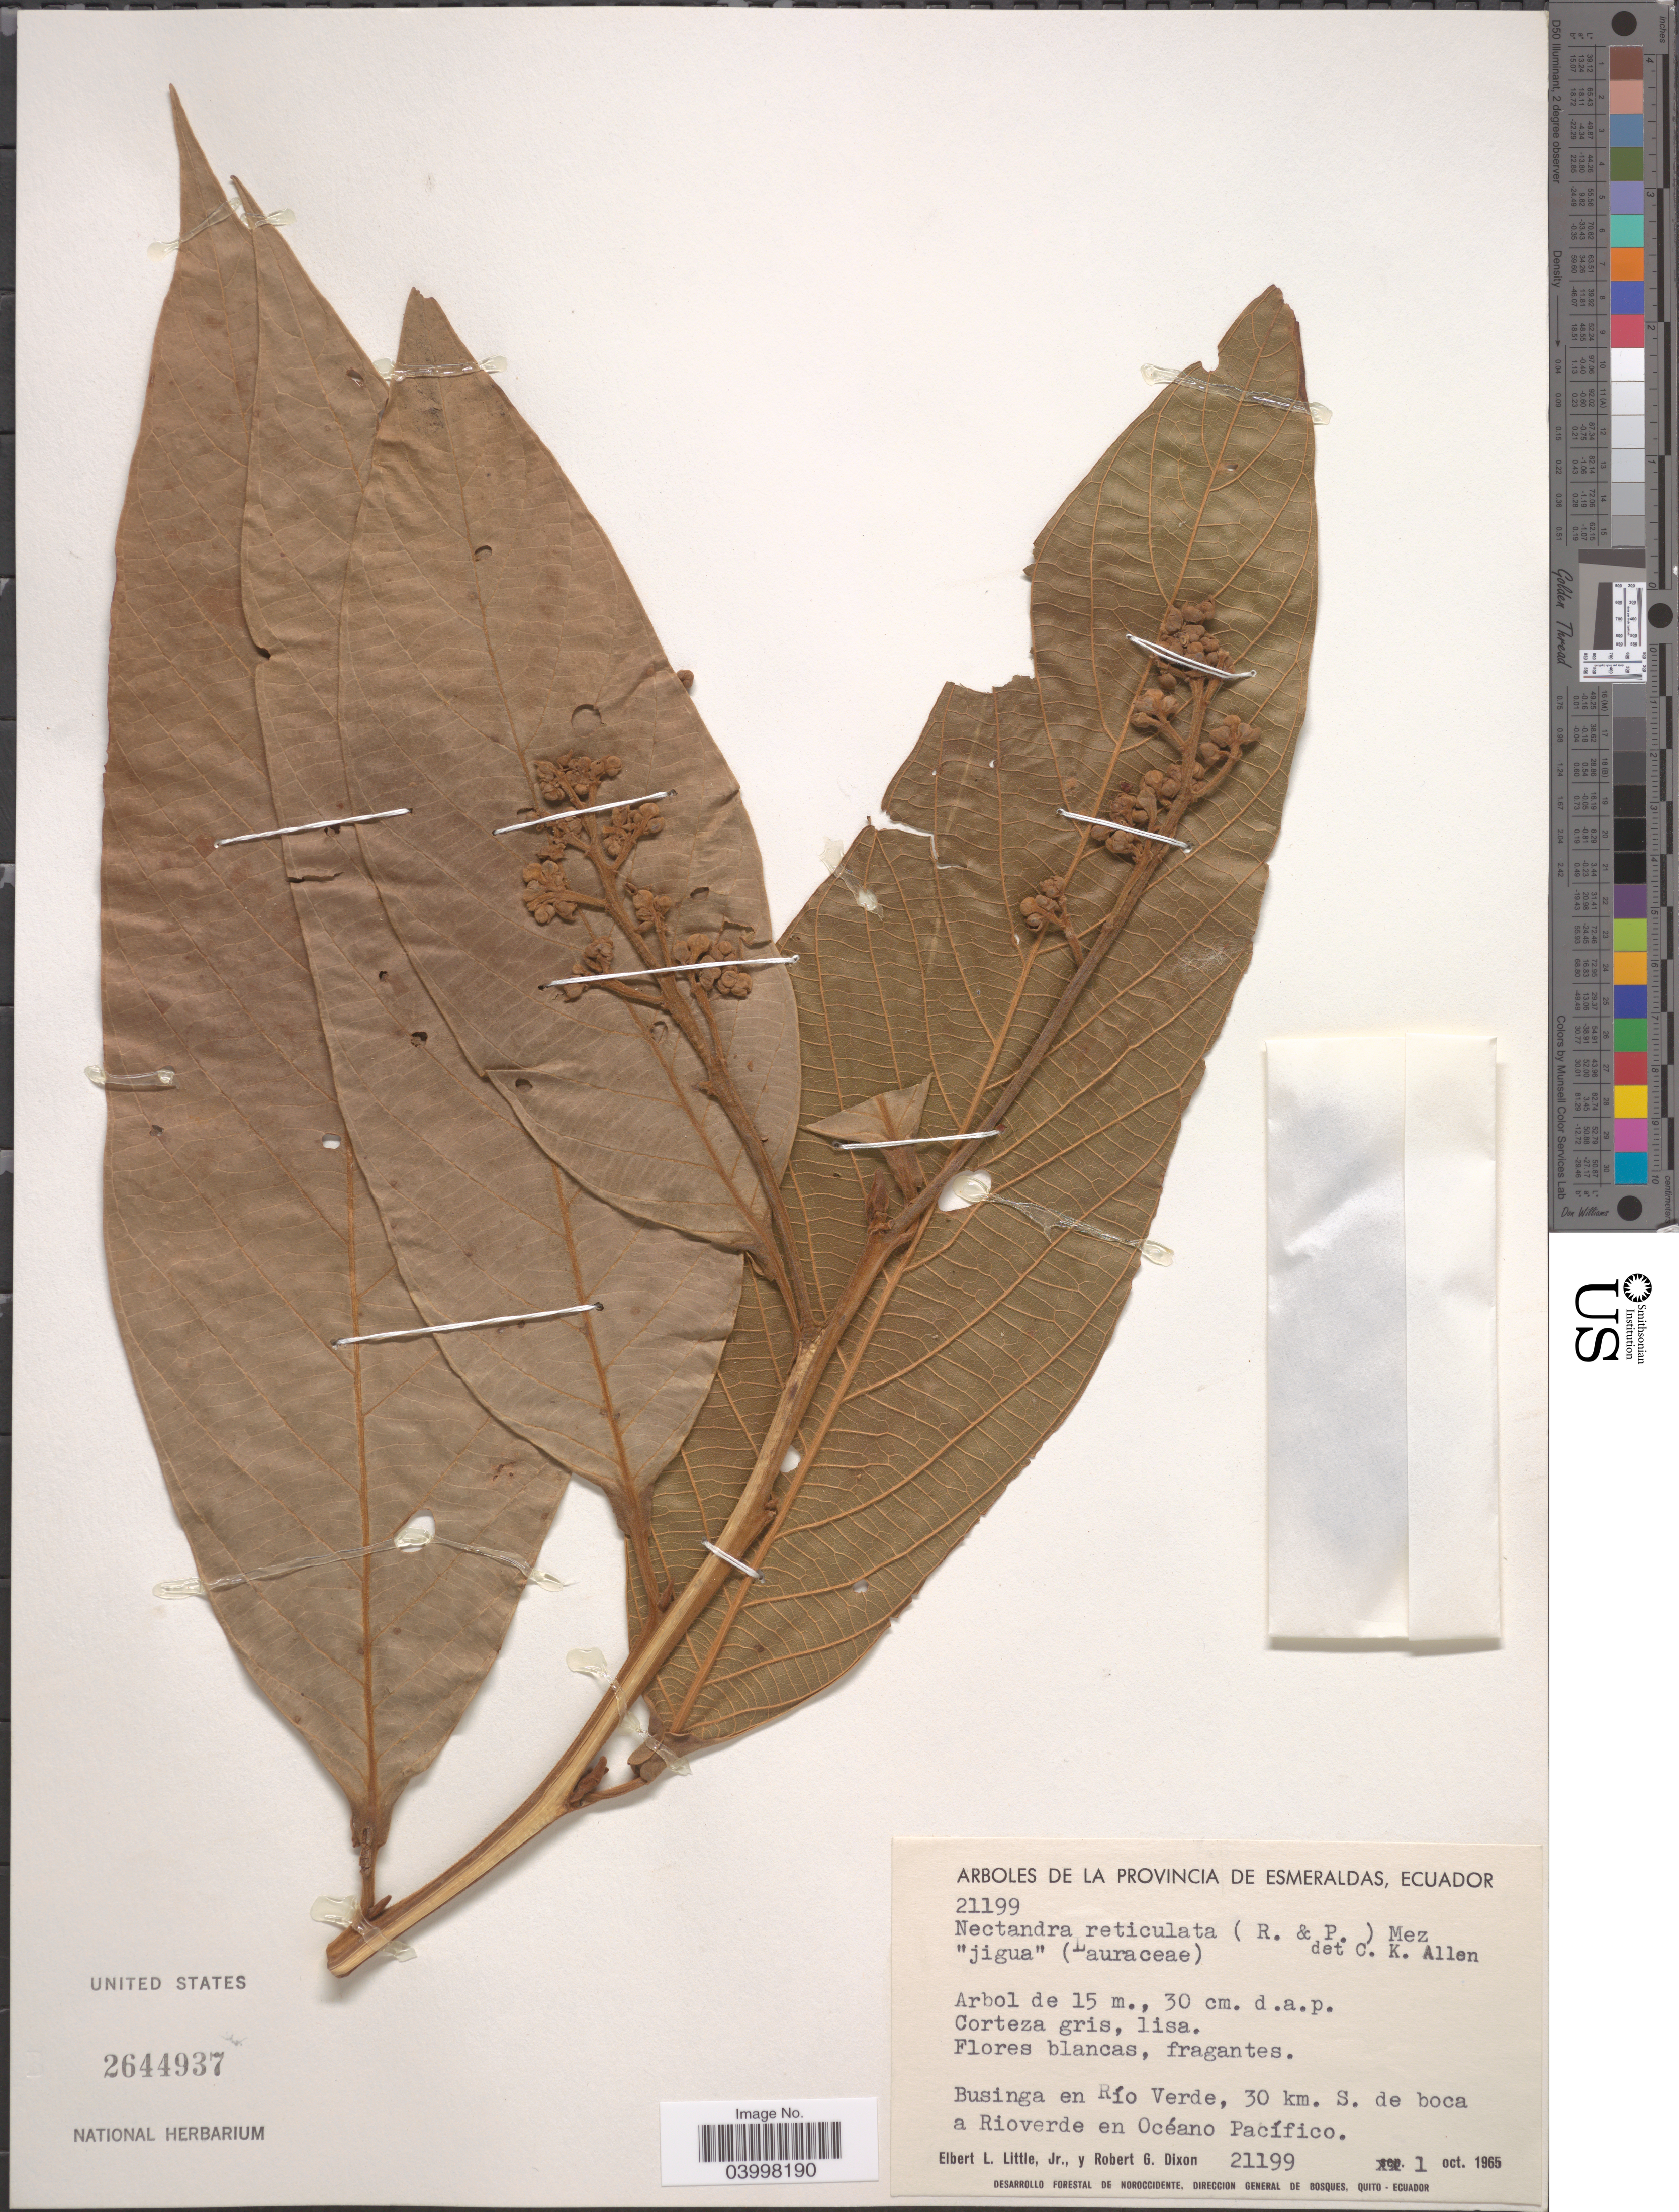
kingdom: Plantae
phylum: Tracheophyta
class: Magnoliopsida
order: Laurales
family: Lauraceae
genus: Nectandra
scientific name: Nectandra reticulata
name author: (Ruiz & Pav.) Mez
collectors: E. L. Little & R. G. Dixon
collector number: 21199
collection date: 1965-10-01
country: Ecuador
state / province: Esmeraldas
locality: Businga en Río Verde, 30km. S. de boca a Rioverde en Océano.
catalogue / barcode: US 2644937